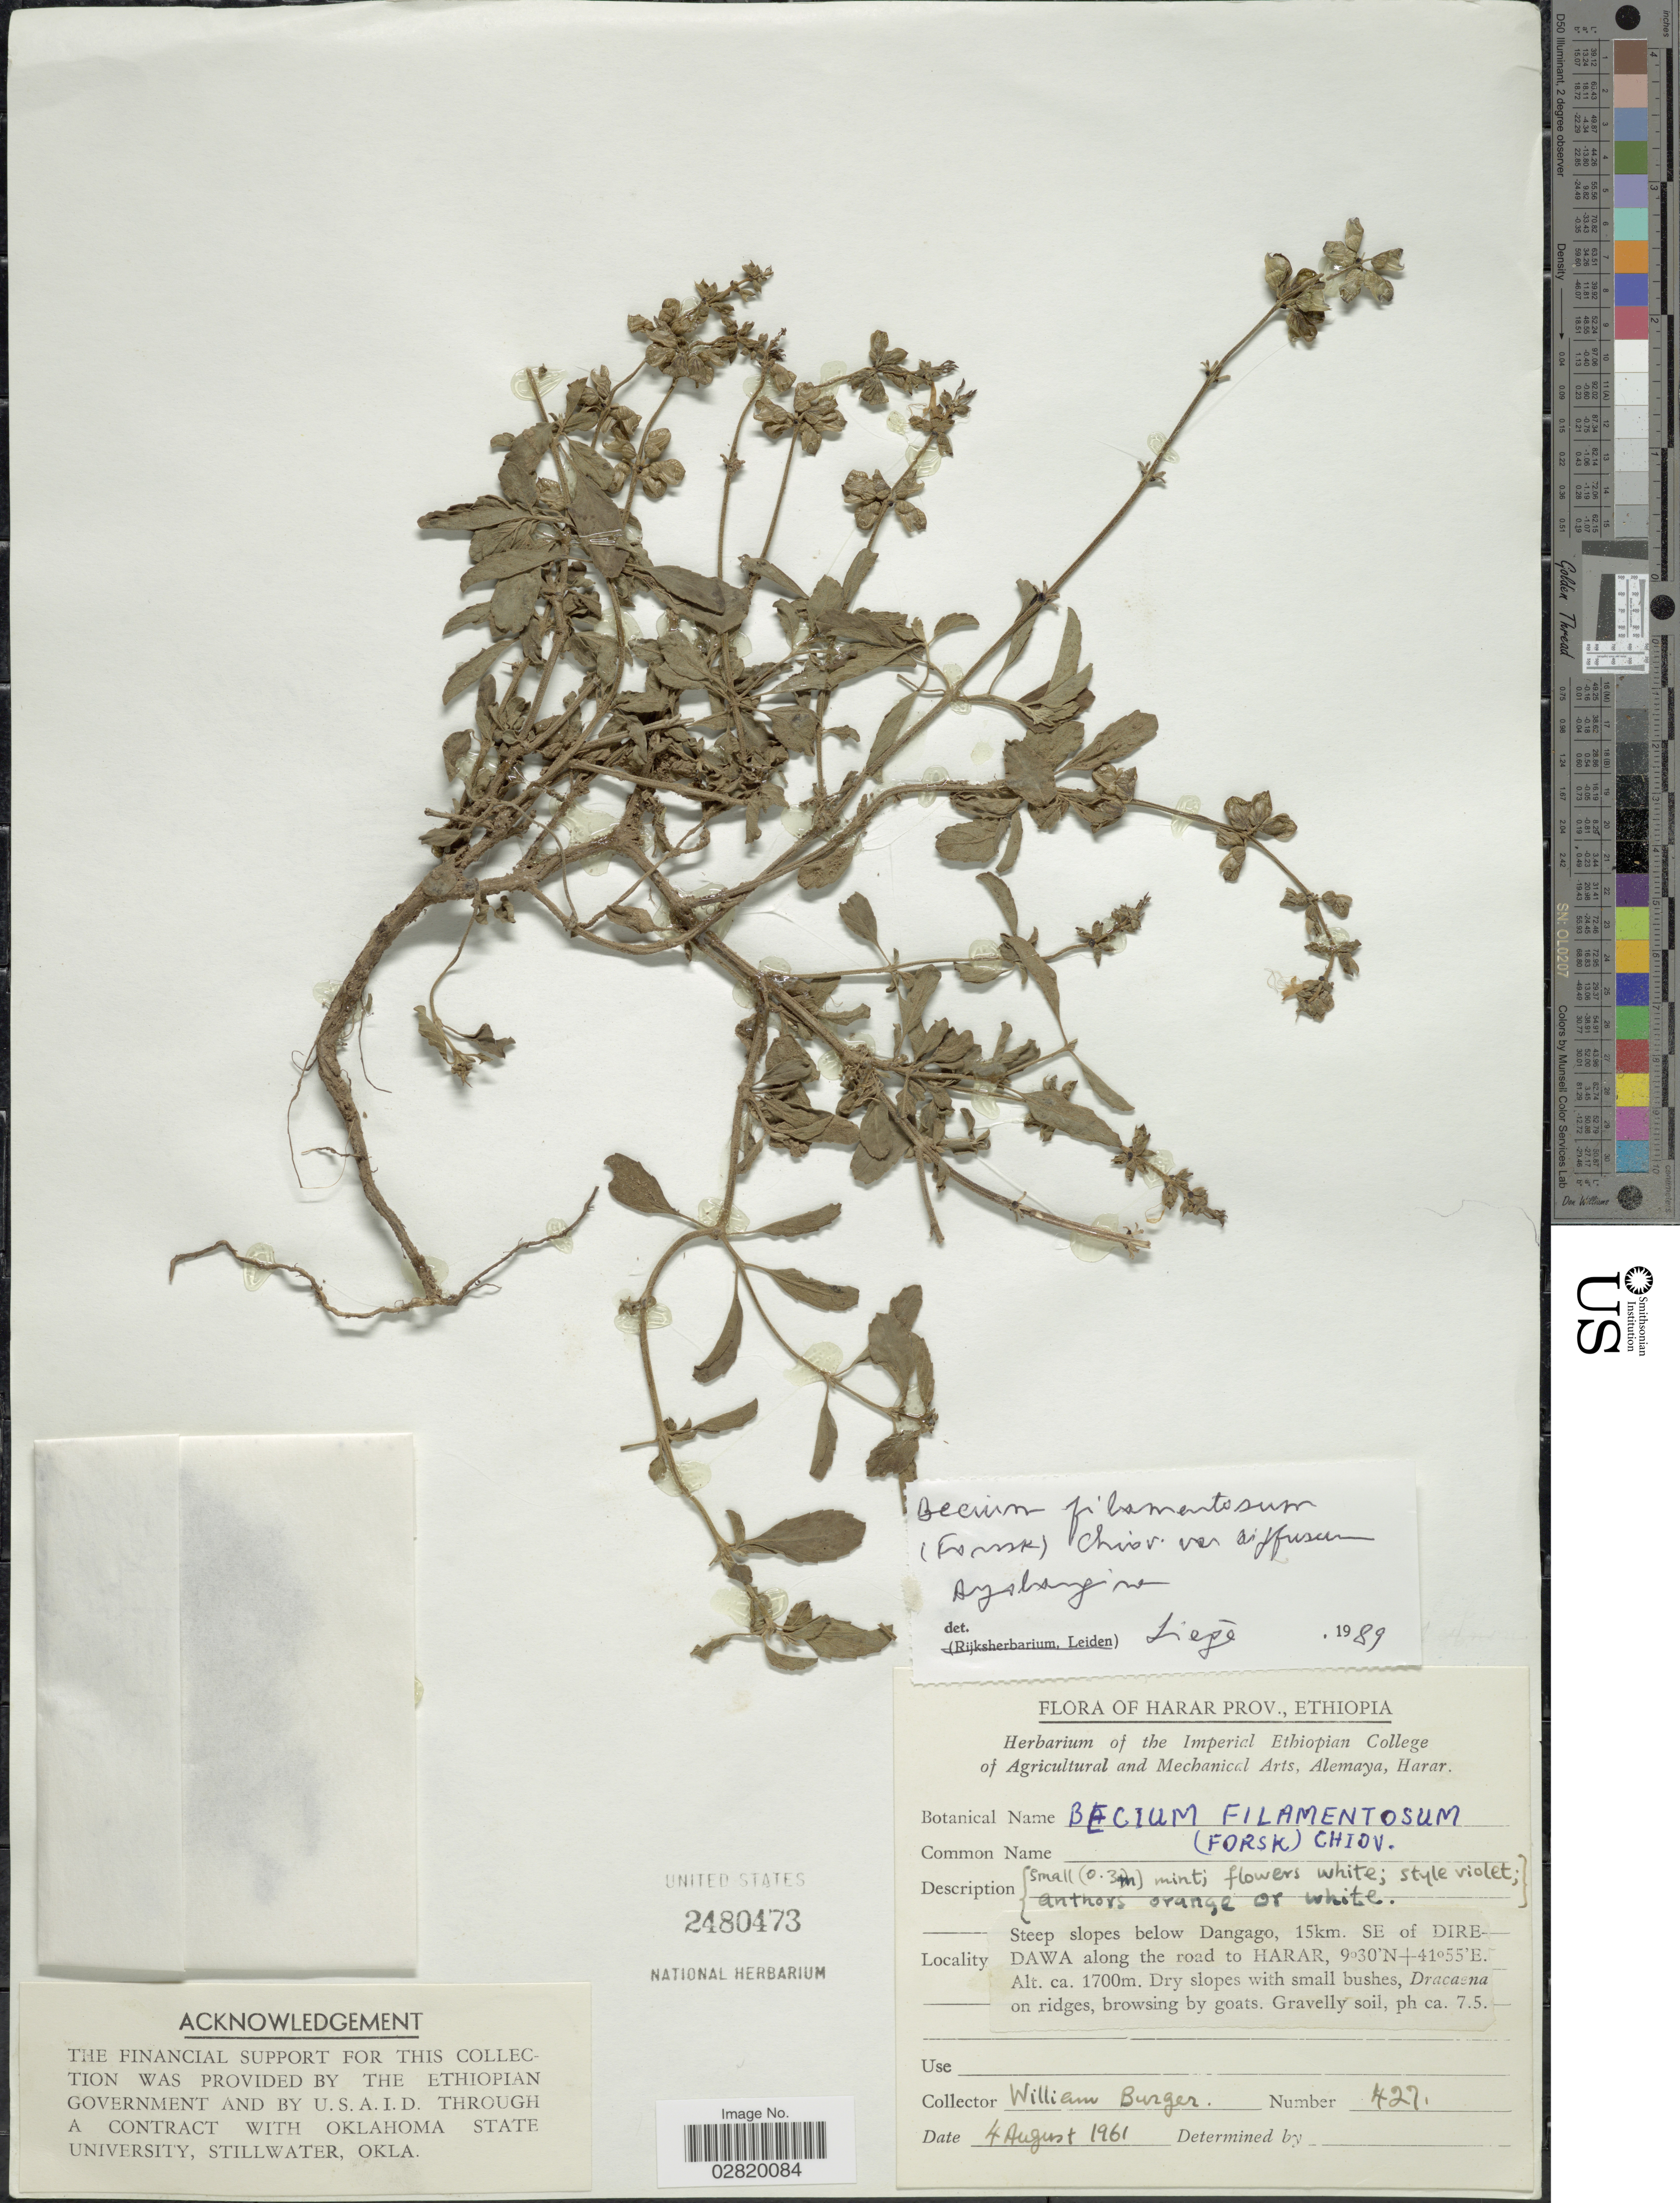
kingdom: Plantae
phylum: Tracheophyta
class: Magnoliopsida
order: Lamiales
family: Lamiaceae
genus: Becium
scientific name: Becium filamentosum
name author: (Forssk.) Chiov.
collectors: W. Burger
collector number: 427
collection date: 1961-08-04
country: Ethiopia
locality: Harar Prov., Steep slopes below Dangago, 15km. SE of Dire Dawa along the road to Harar.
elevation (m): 1700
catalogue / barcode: US 2480473